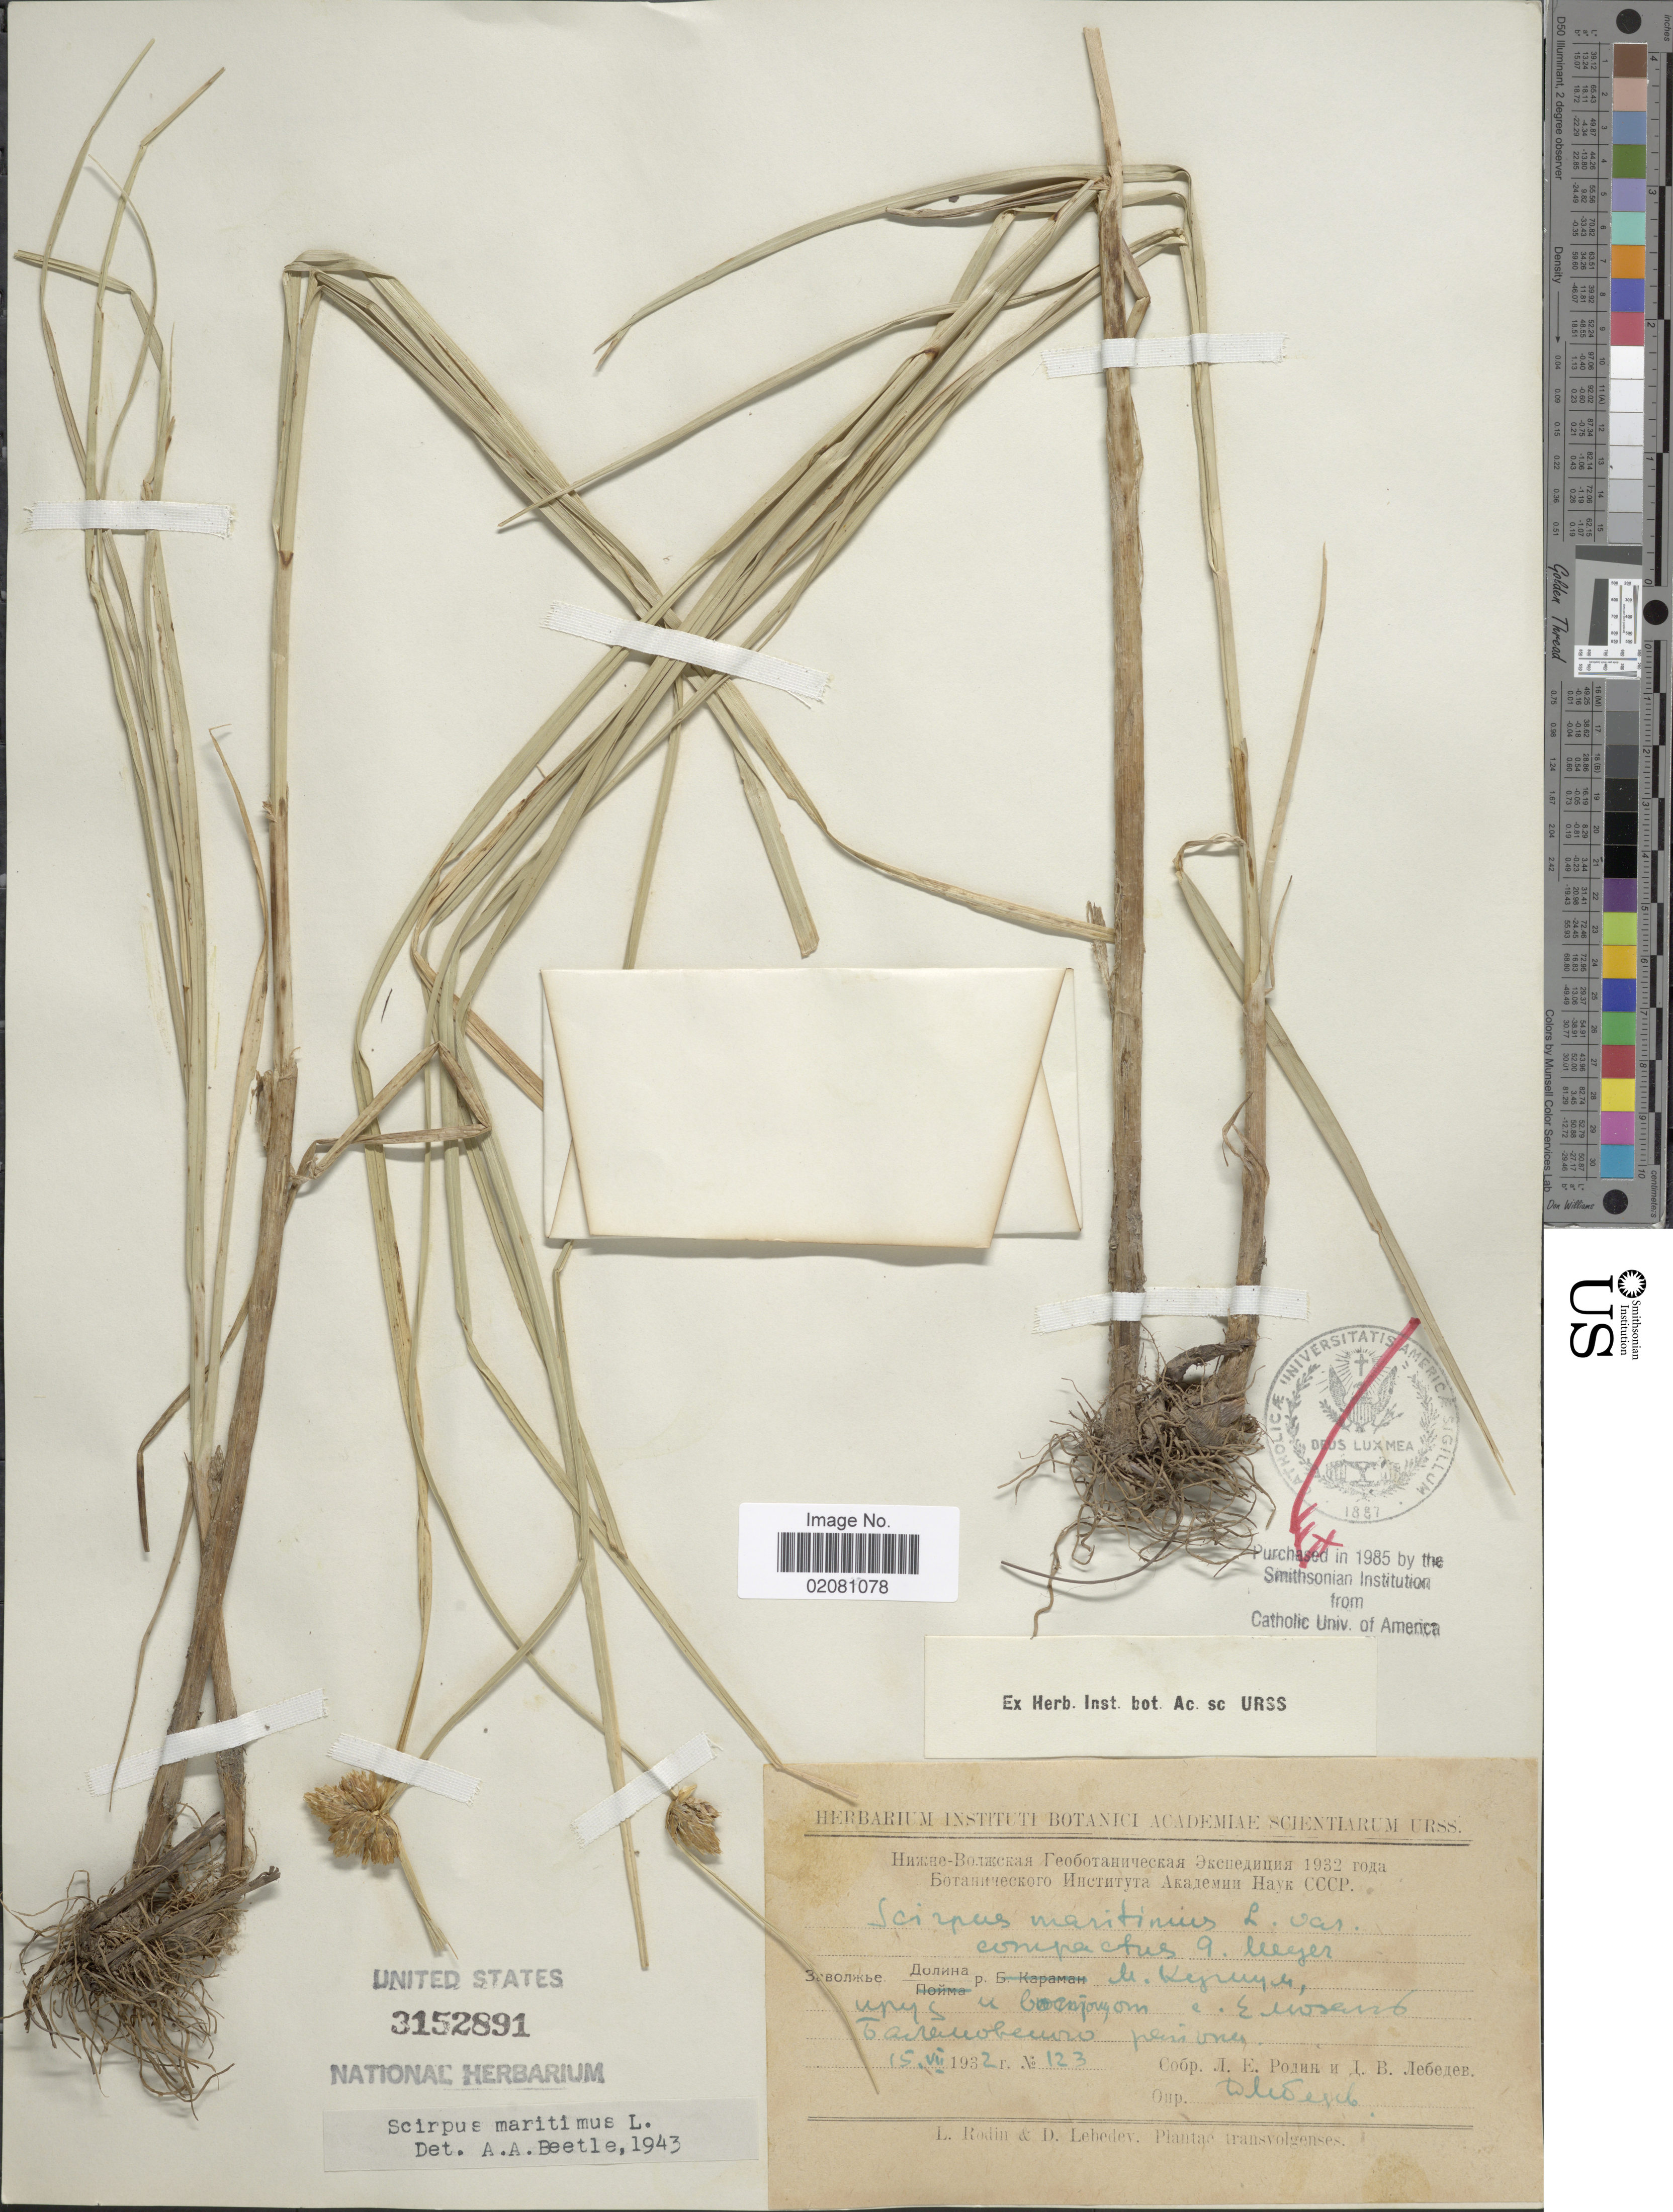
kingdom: Plantae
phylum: Tracheophyta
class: Liliopsida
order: Poales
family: Cyperaceae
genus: Bolboschoenus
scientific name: Bolboschoenus maritimus subsp. maritimus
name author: (L.) Palla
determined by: Strong, Mark T., (BOT), Smithsonian Institution - National Museum of Natural History (UNITED STATES)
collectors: L. Rodin & D. Lebedev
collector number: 123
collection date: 1932-07-15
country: Russian Federation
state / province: Saratov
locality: Balakovskiy Raion, Valley of River Malyy Kushum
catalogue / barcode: US 3152891